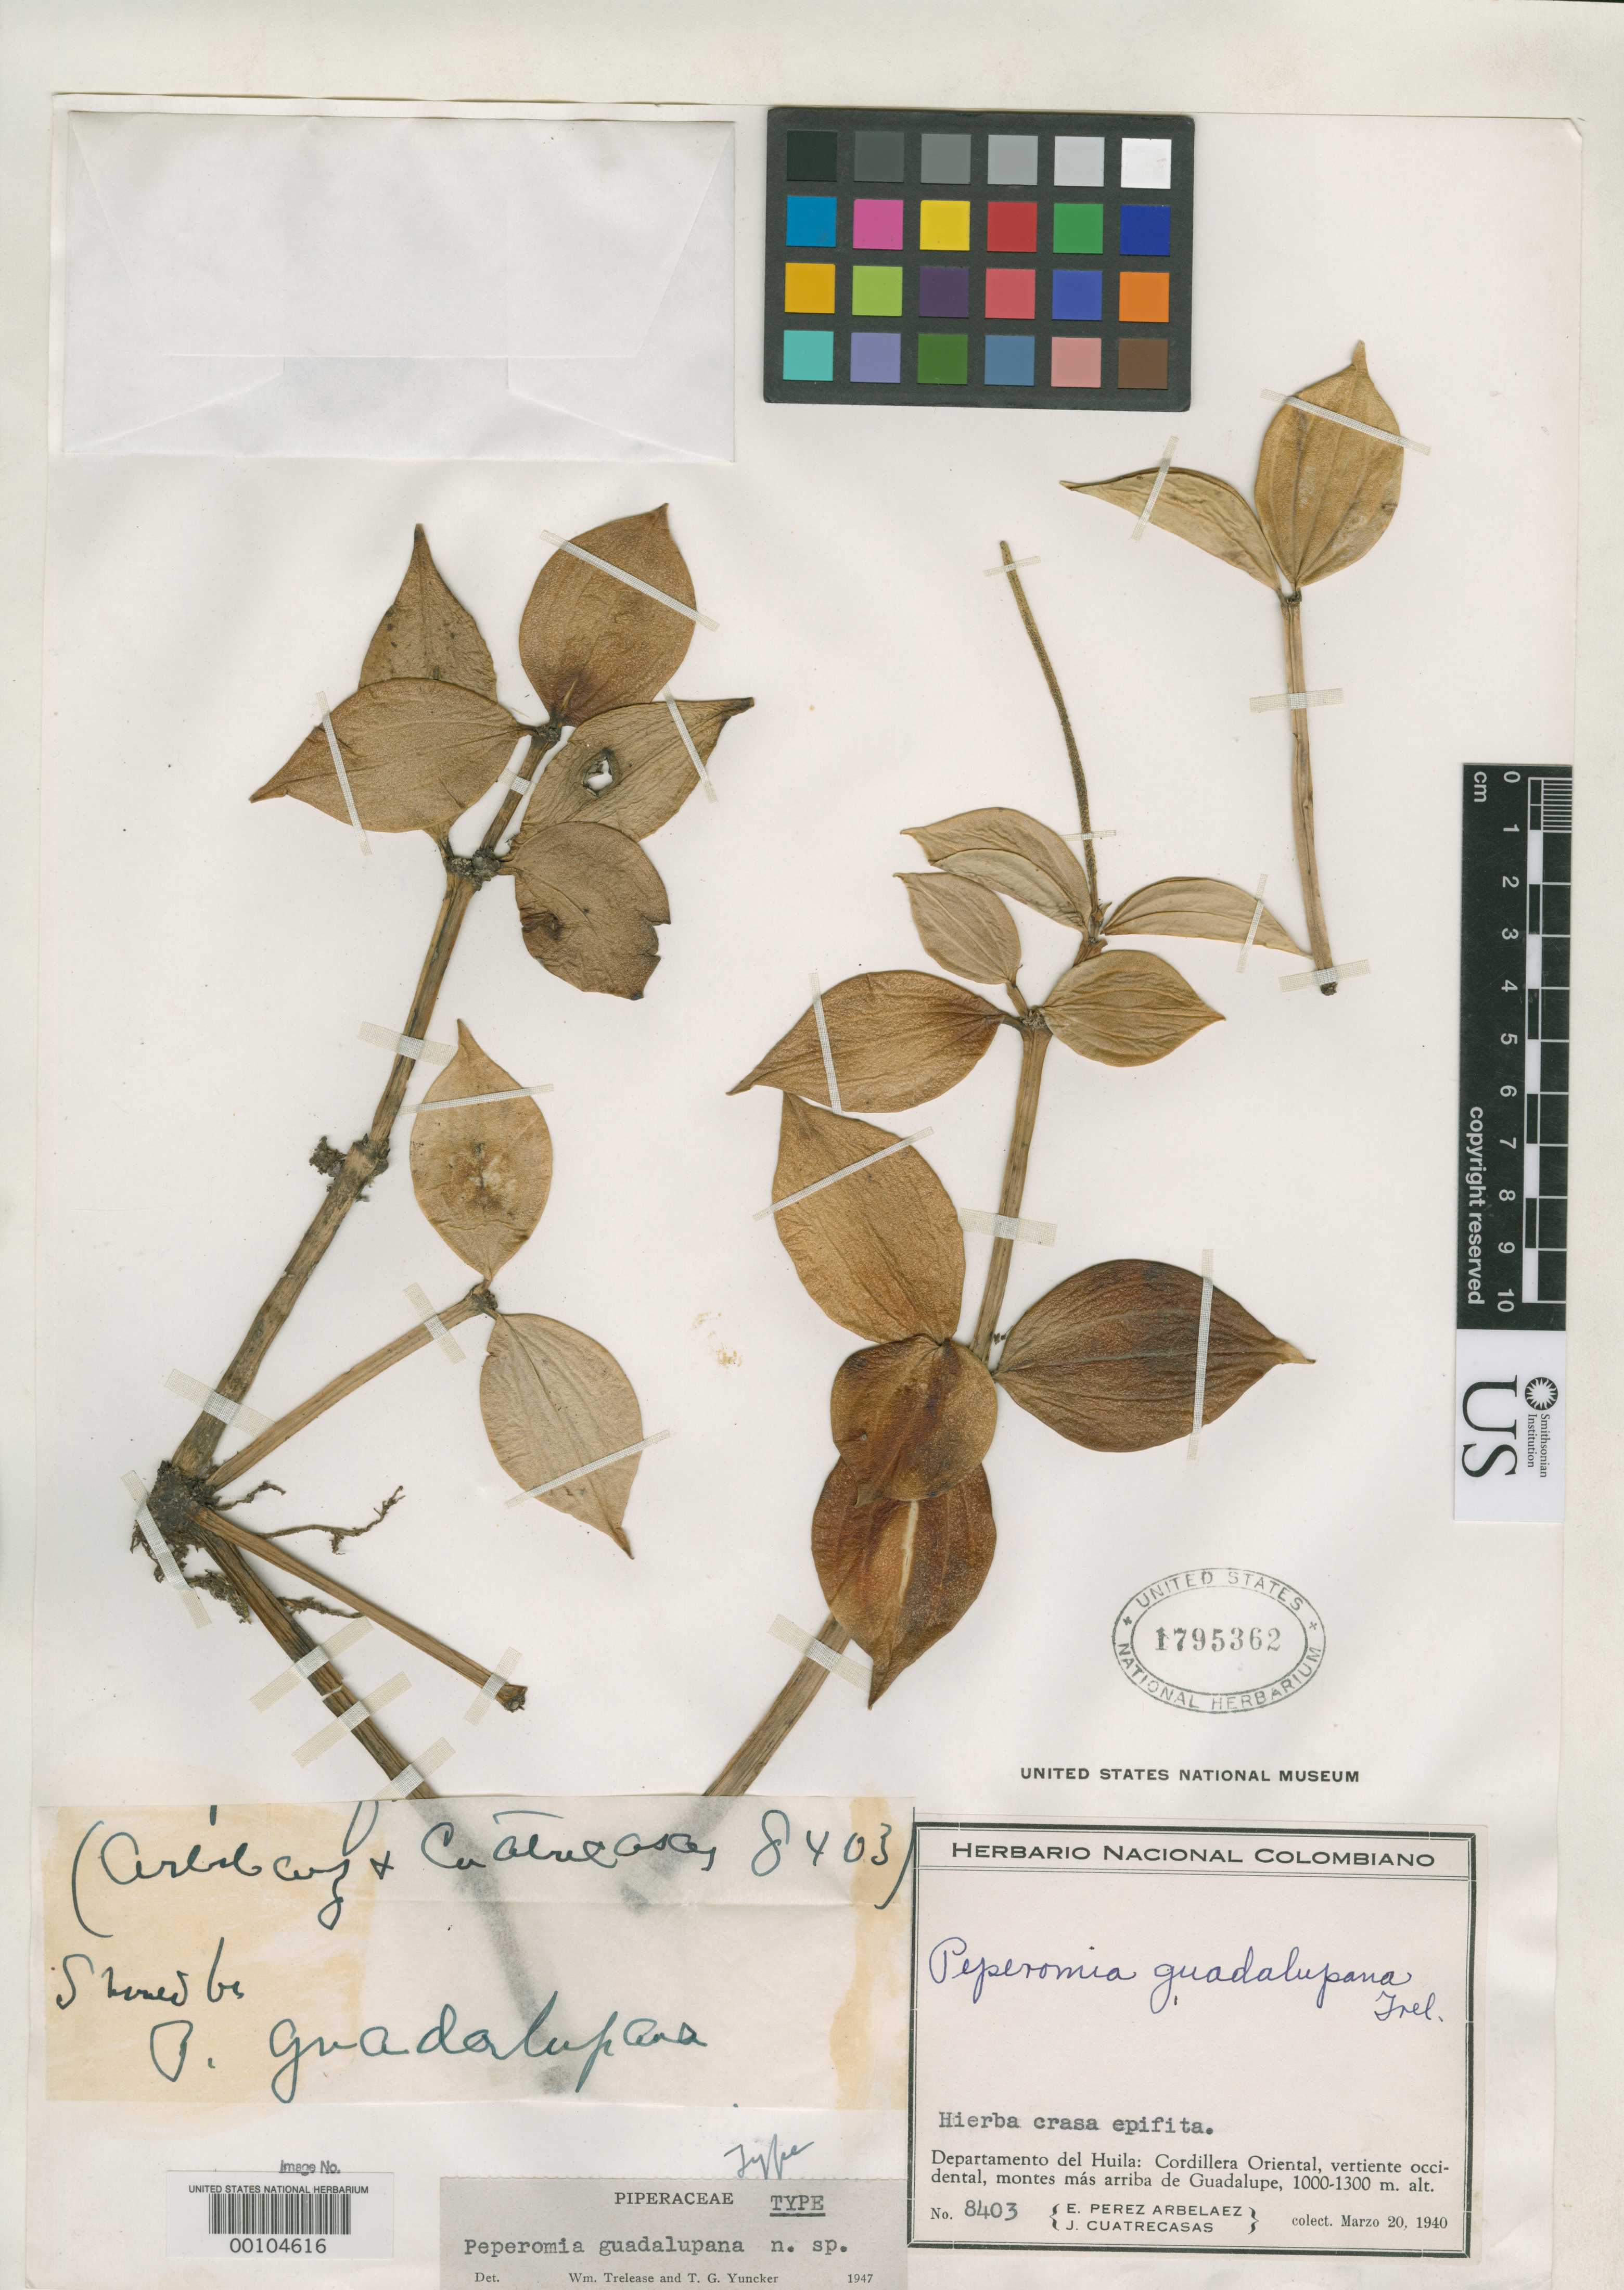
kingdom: Plantae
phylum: Tracheophyta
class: Magnoliopsida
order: Piperales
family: Piperaceae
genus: Peperomia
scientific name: Peperomia guadalupana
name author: Trel. & Yunck.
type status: Holotype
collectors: E. Pérez Arbeláez & J. Cuatrecasas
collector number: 8403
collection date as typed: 20 Mar 1940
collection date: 1940-03-20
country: Colombia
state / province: Huila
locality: Above Guadalupe.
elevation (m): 1000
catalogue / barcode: US 1795362